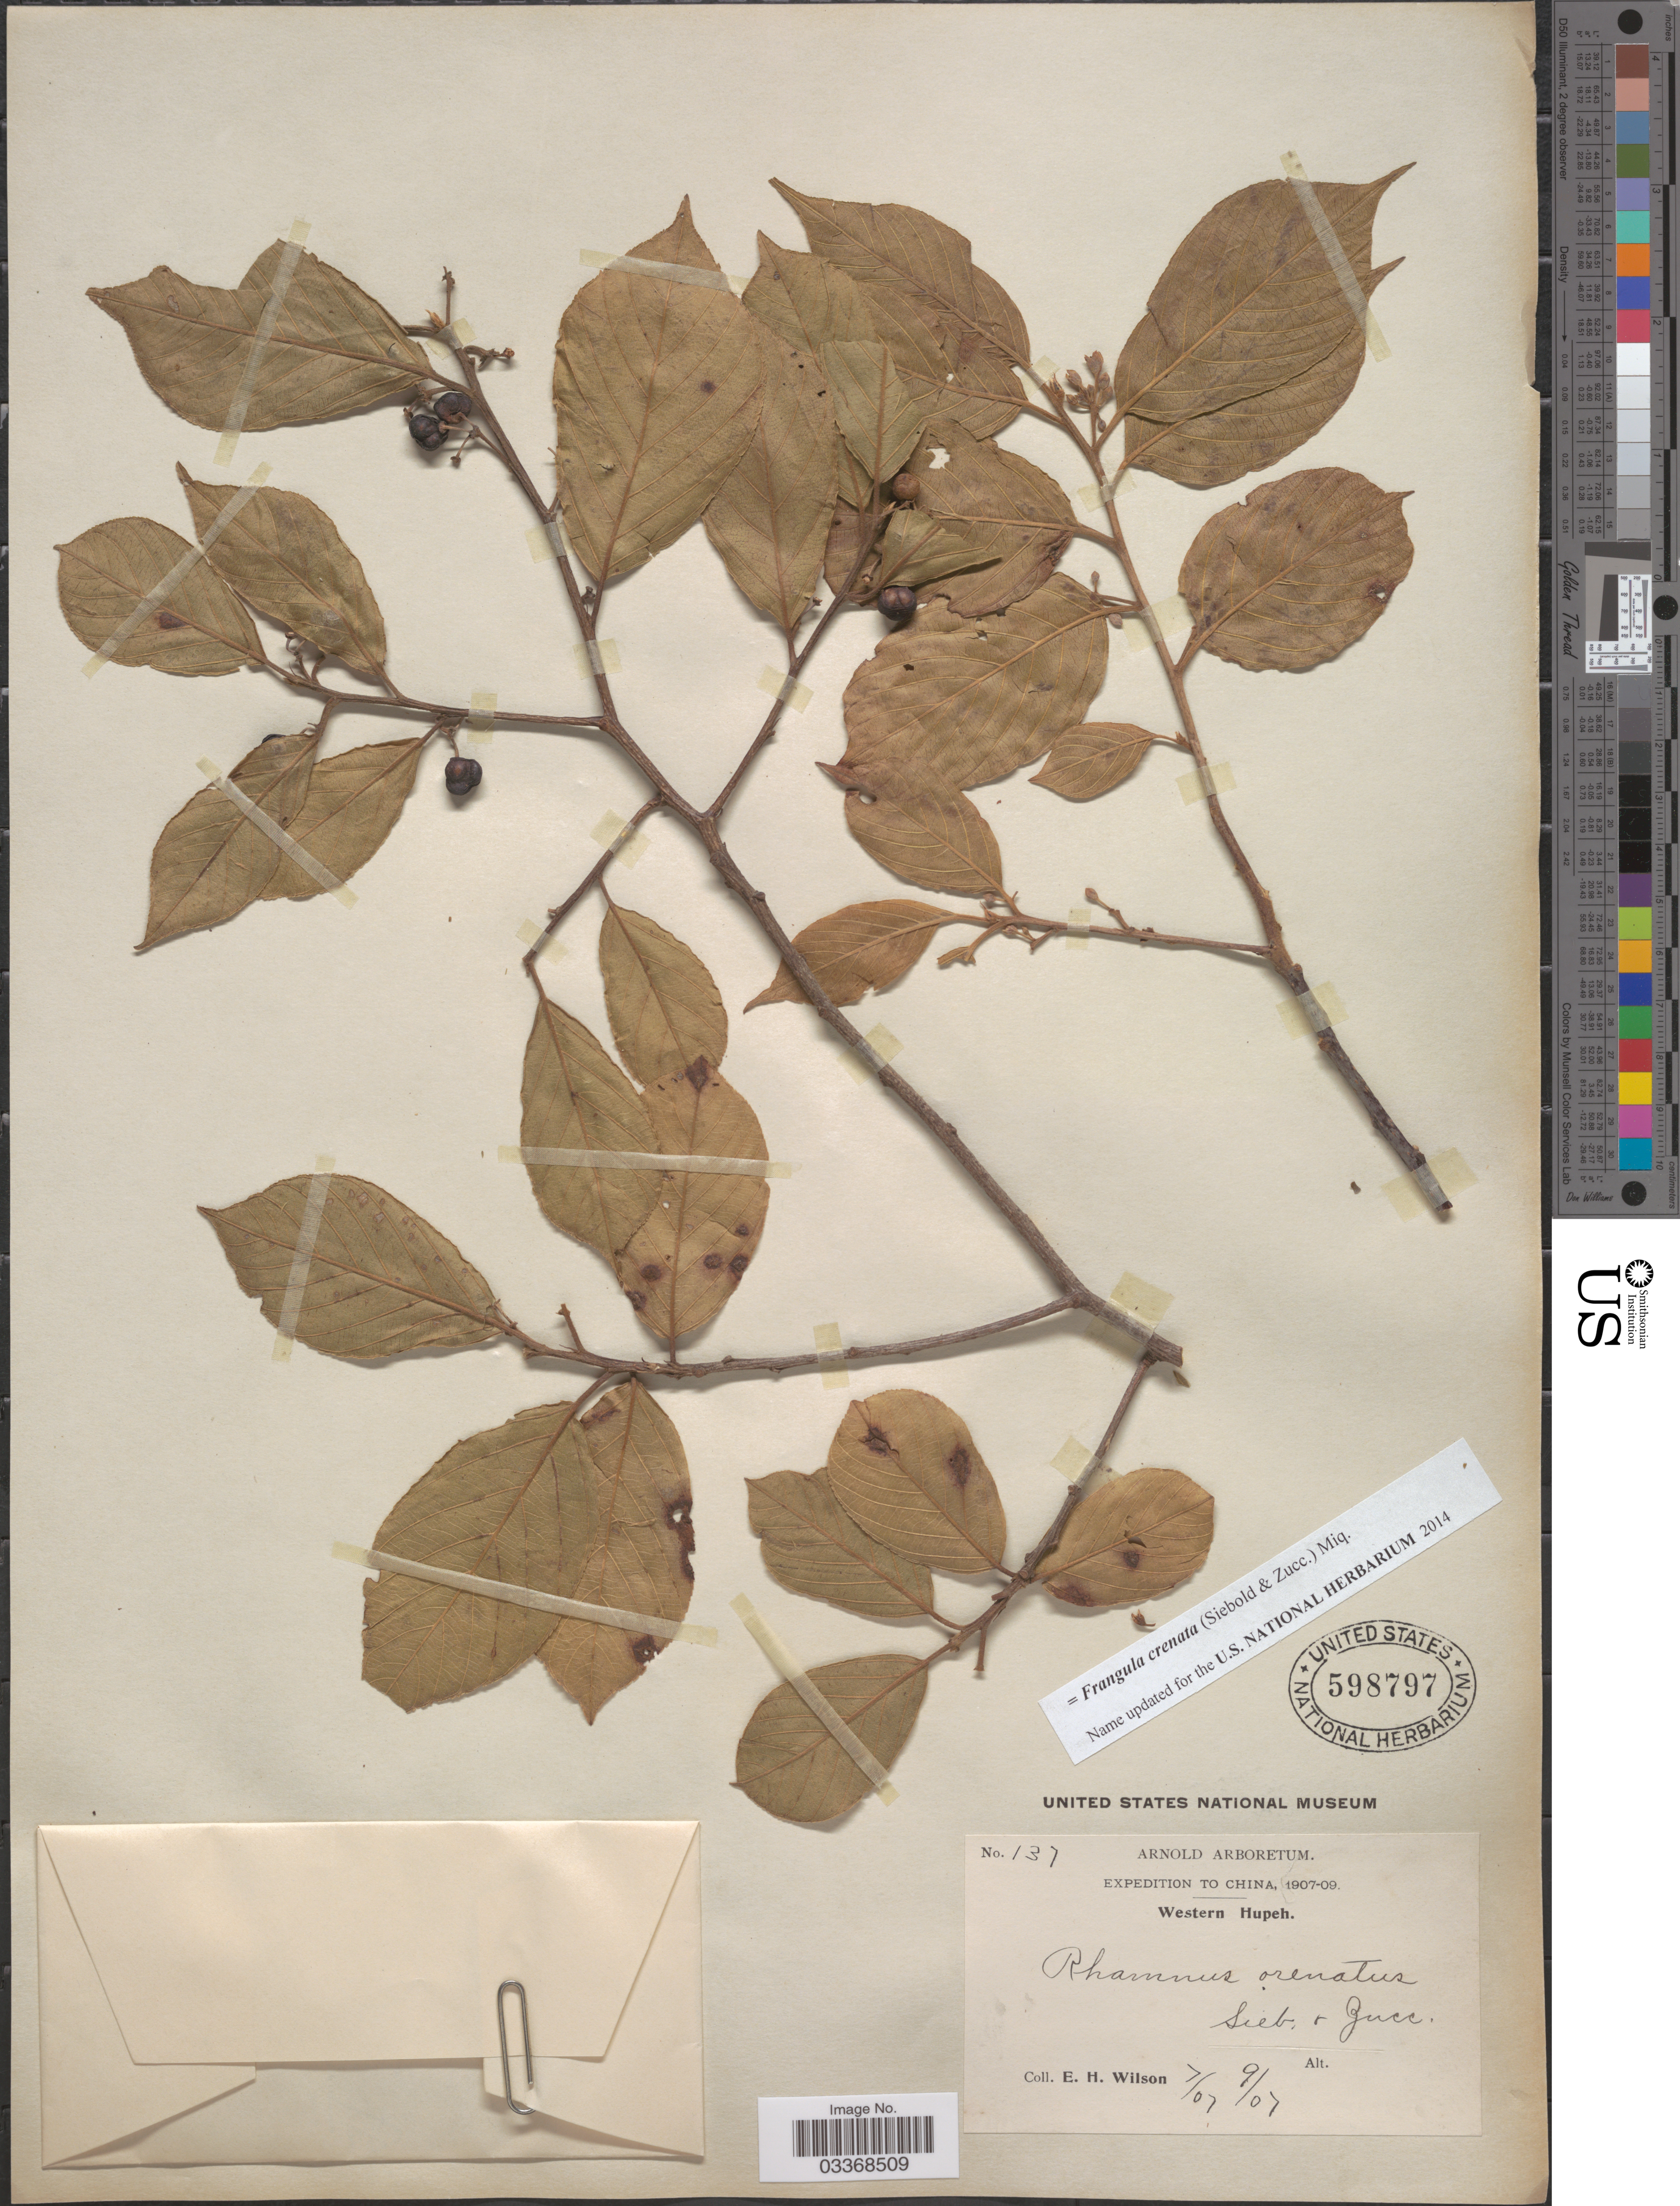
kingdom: Plantae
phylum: Tracheophyta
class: Magnoliopsida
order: Rosales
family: Rhamnaceae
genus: Frangula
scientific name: Frangula crenata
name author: (Siebold & Zucc.) Miq.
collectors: E. Wilson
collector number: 137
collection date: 1907-07/1907-09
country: China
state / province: Hubei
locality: Western Hupeh.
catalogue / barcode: US 598797